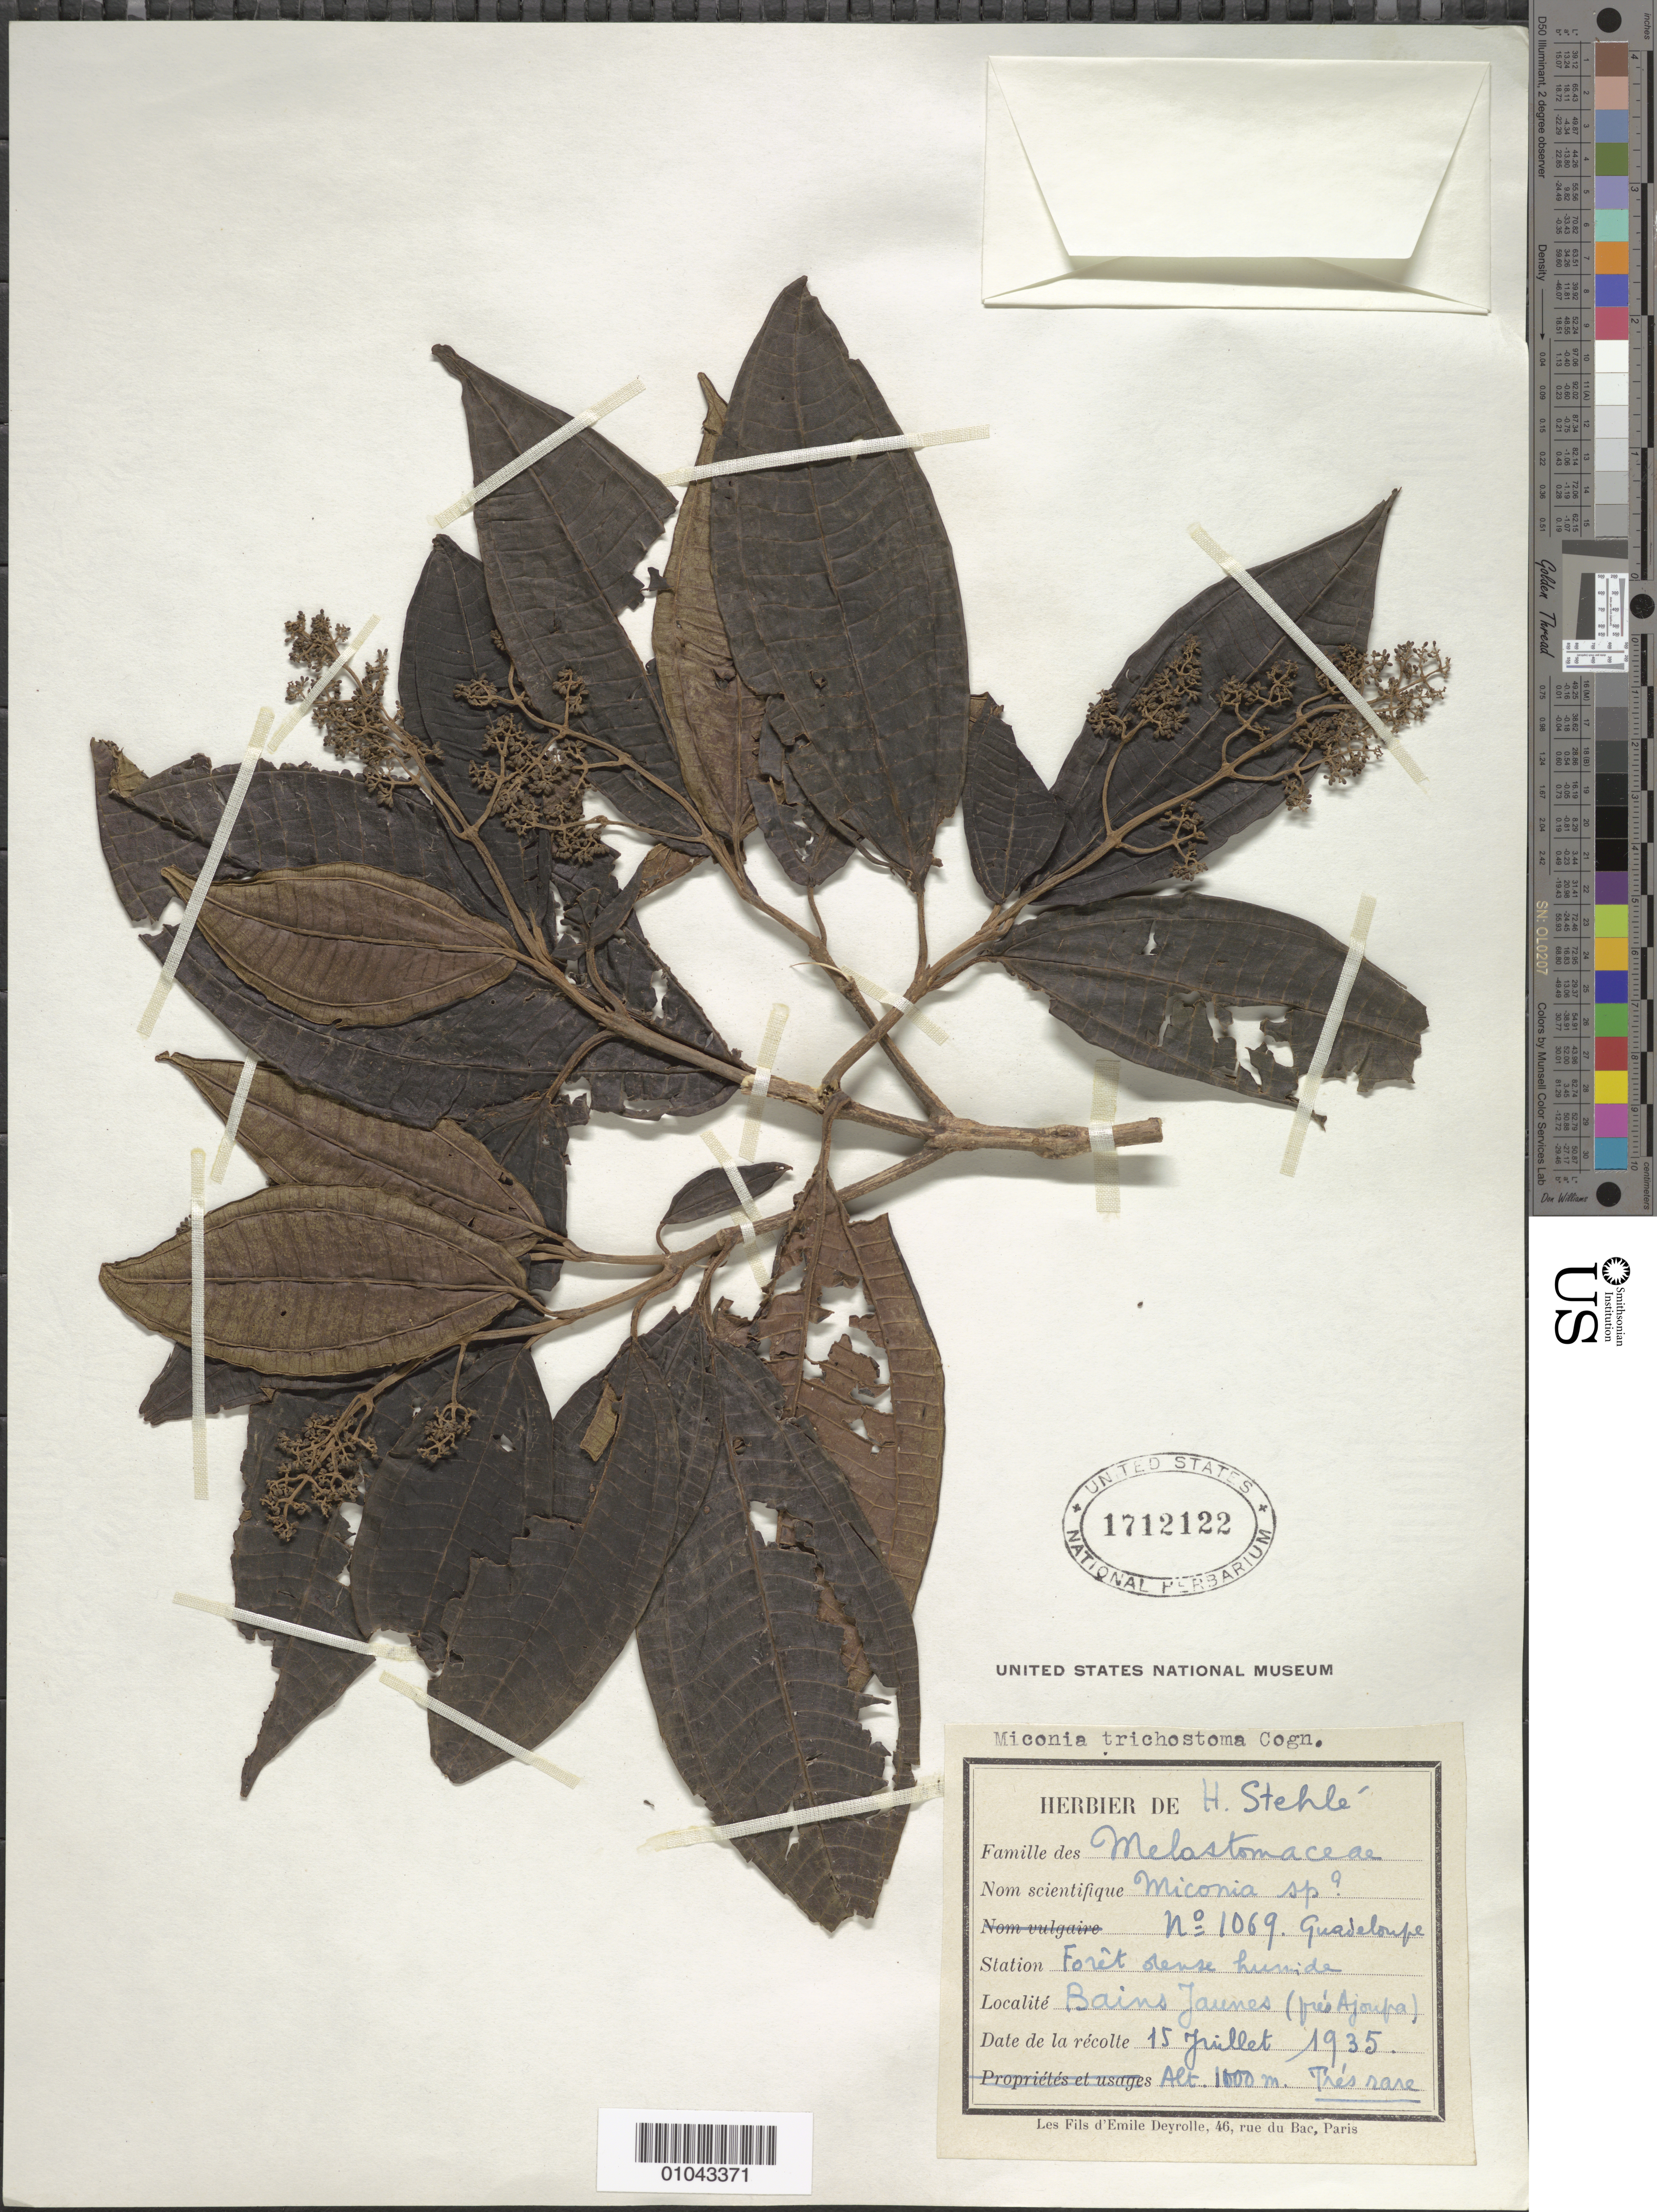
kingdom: Plantae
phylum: Tracheophyta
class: Magnoliopsida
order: Myrtales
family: Melastomataceae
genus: Miconia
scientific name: Miconia trichotoma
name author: (Desr.) DC.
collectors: H. Stehlé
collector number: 1069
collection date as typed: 15 Jul 1935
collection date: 1935-07-15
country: Guadeloupe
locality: Baines Jaunes (pré Ajoupa)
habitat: Forêt dense humide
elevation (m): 1000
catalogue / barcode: US 1712122